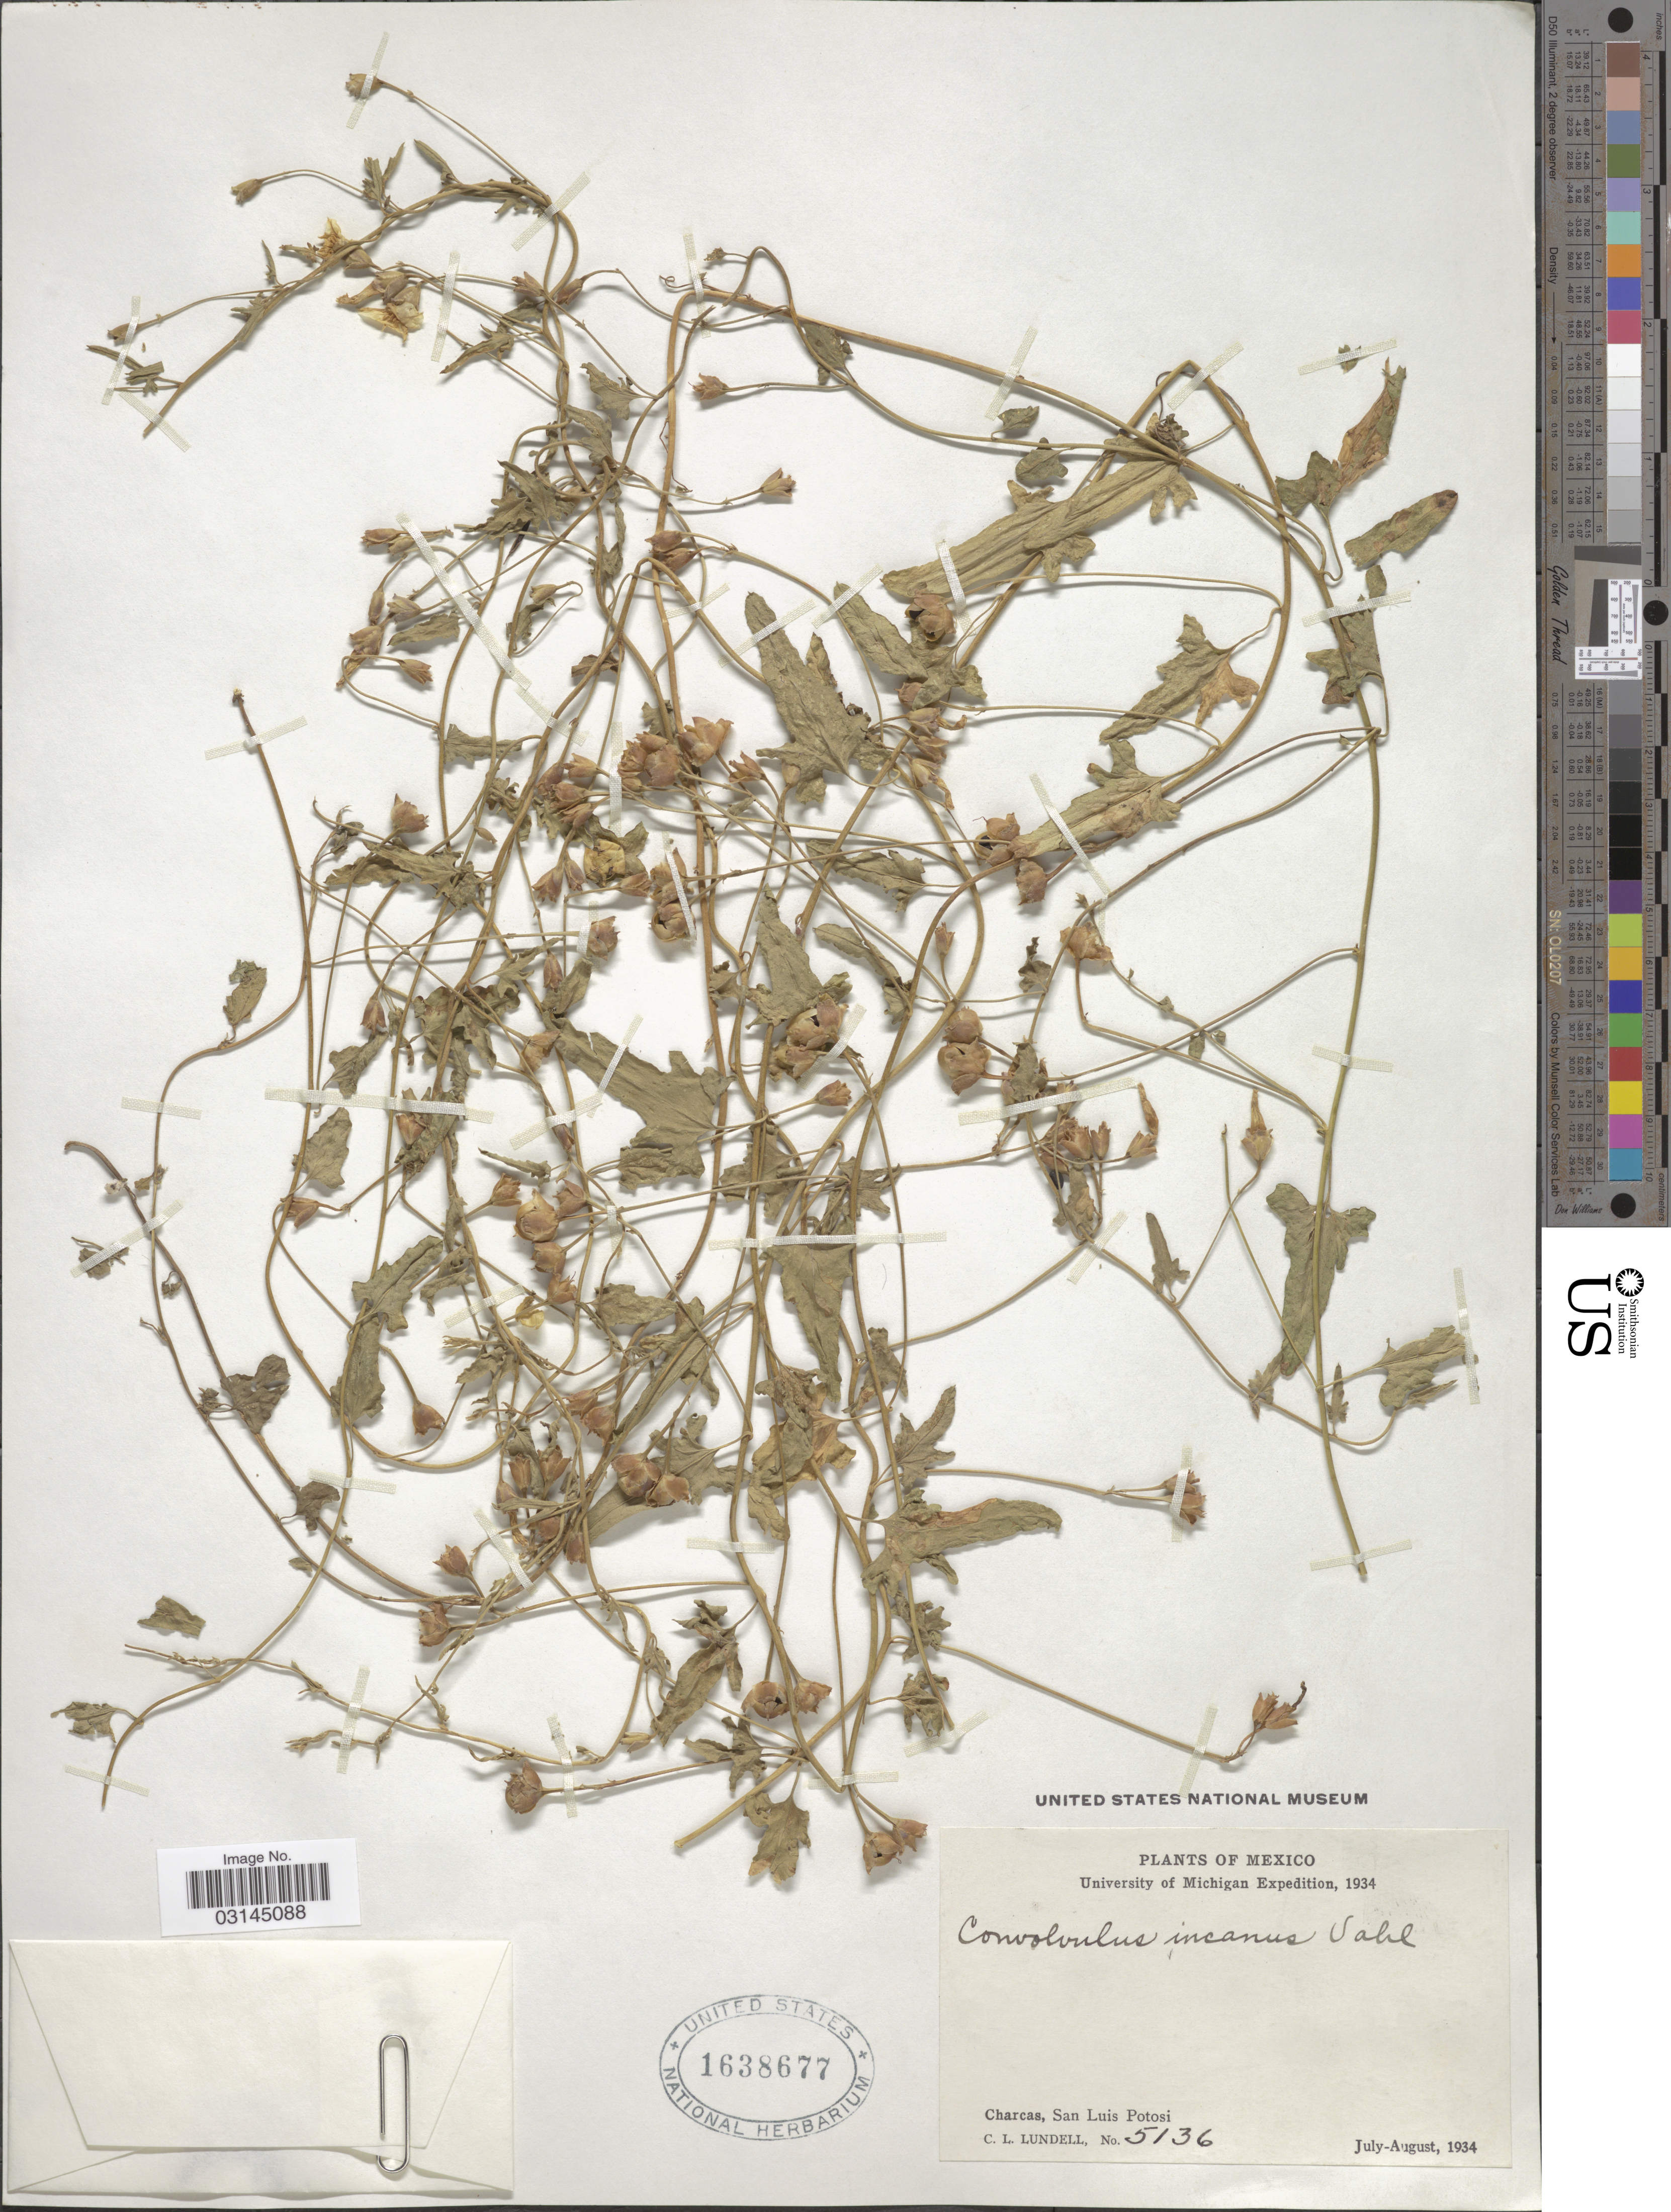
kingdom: Plantae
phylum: Tracheophyta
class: Magnoliopsida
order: Solanales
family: Convolvulaceae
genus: Convolvulus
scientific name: Convolvulus incanus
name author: Vahl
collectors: C. L. Lundell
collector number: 5136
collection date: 1934-07/1934-08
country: Mexico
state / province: San Luis Potosí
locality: Charcas, San Luis Potosi.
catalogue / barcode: US 1638677